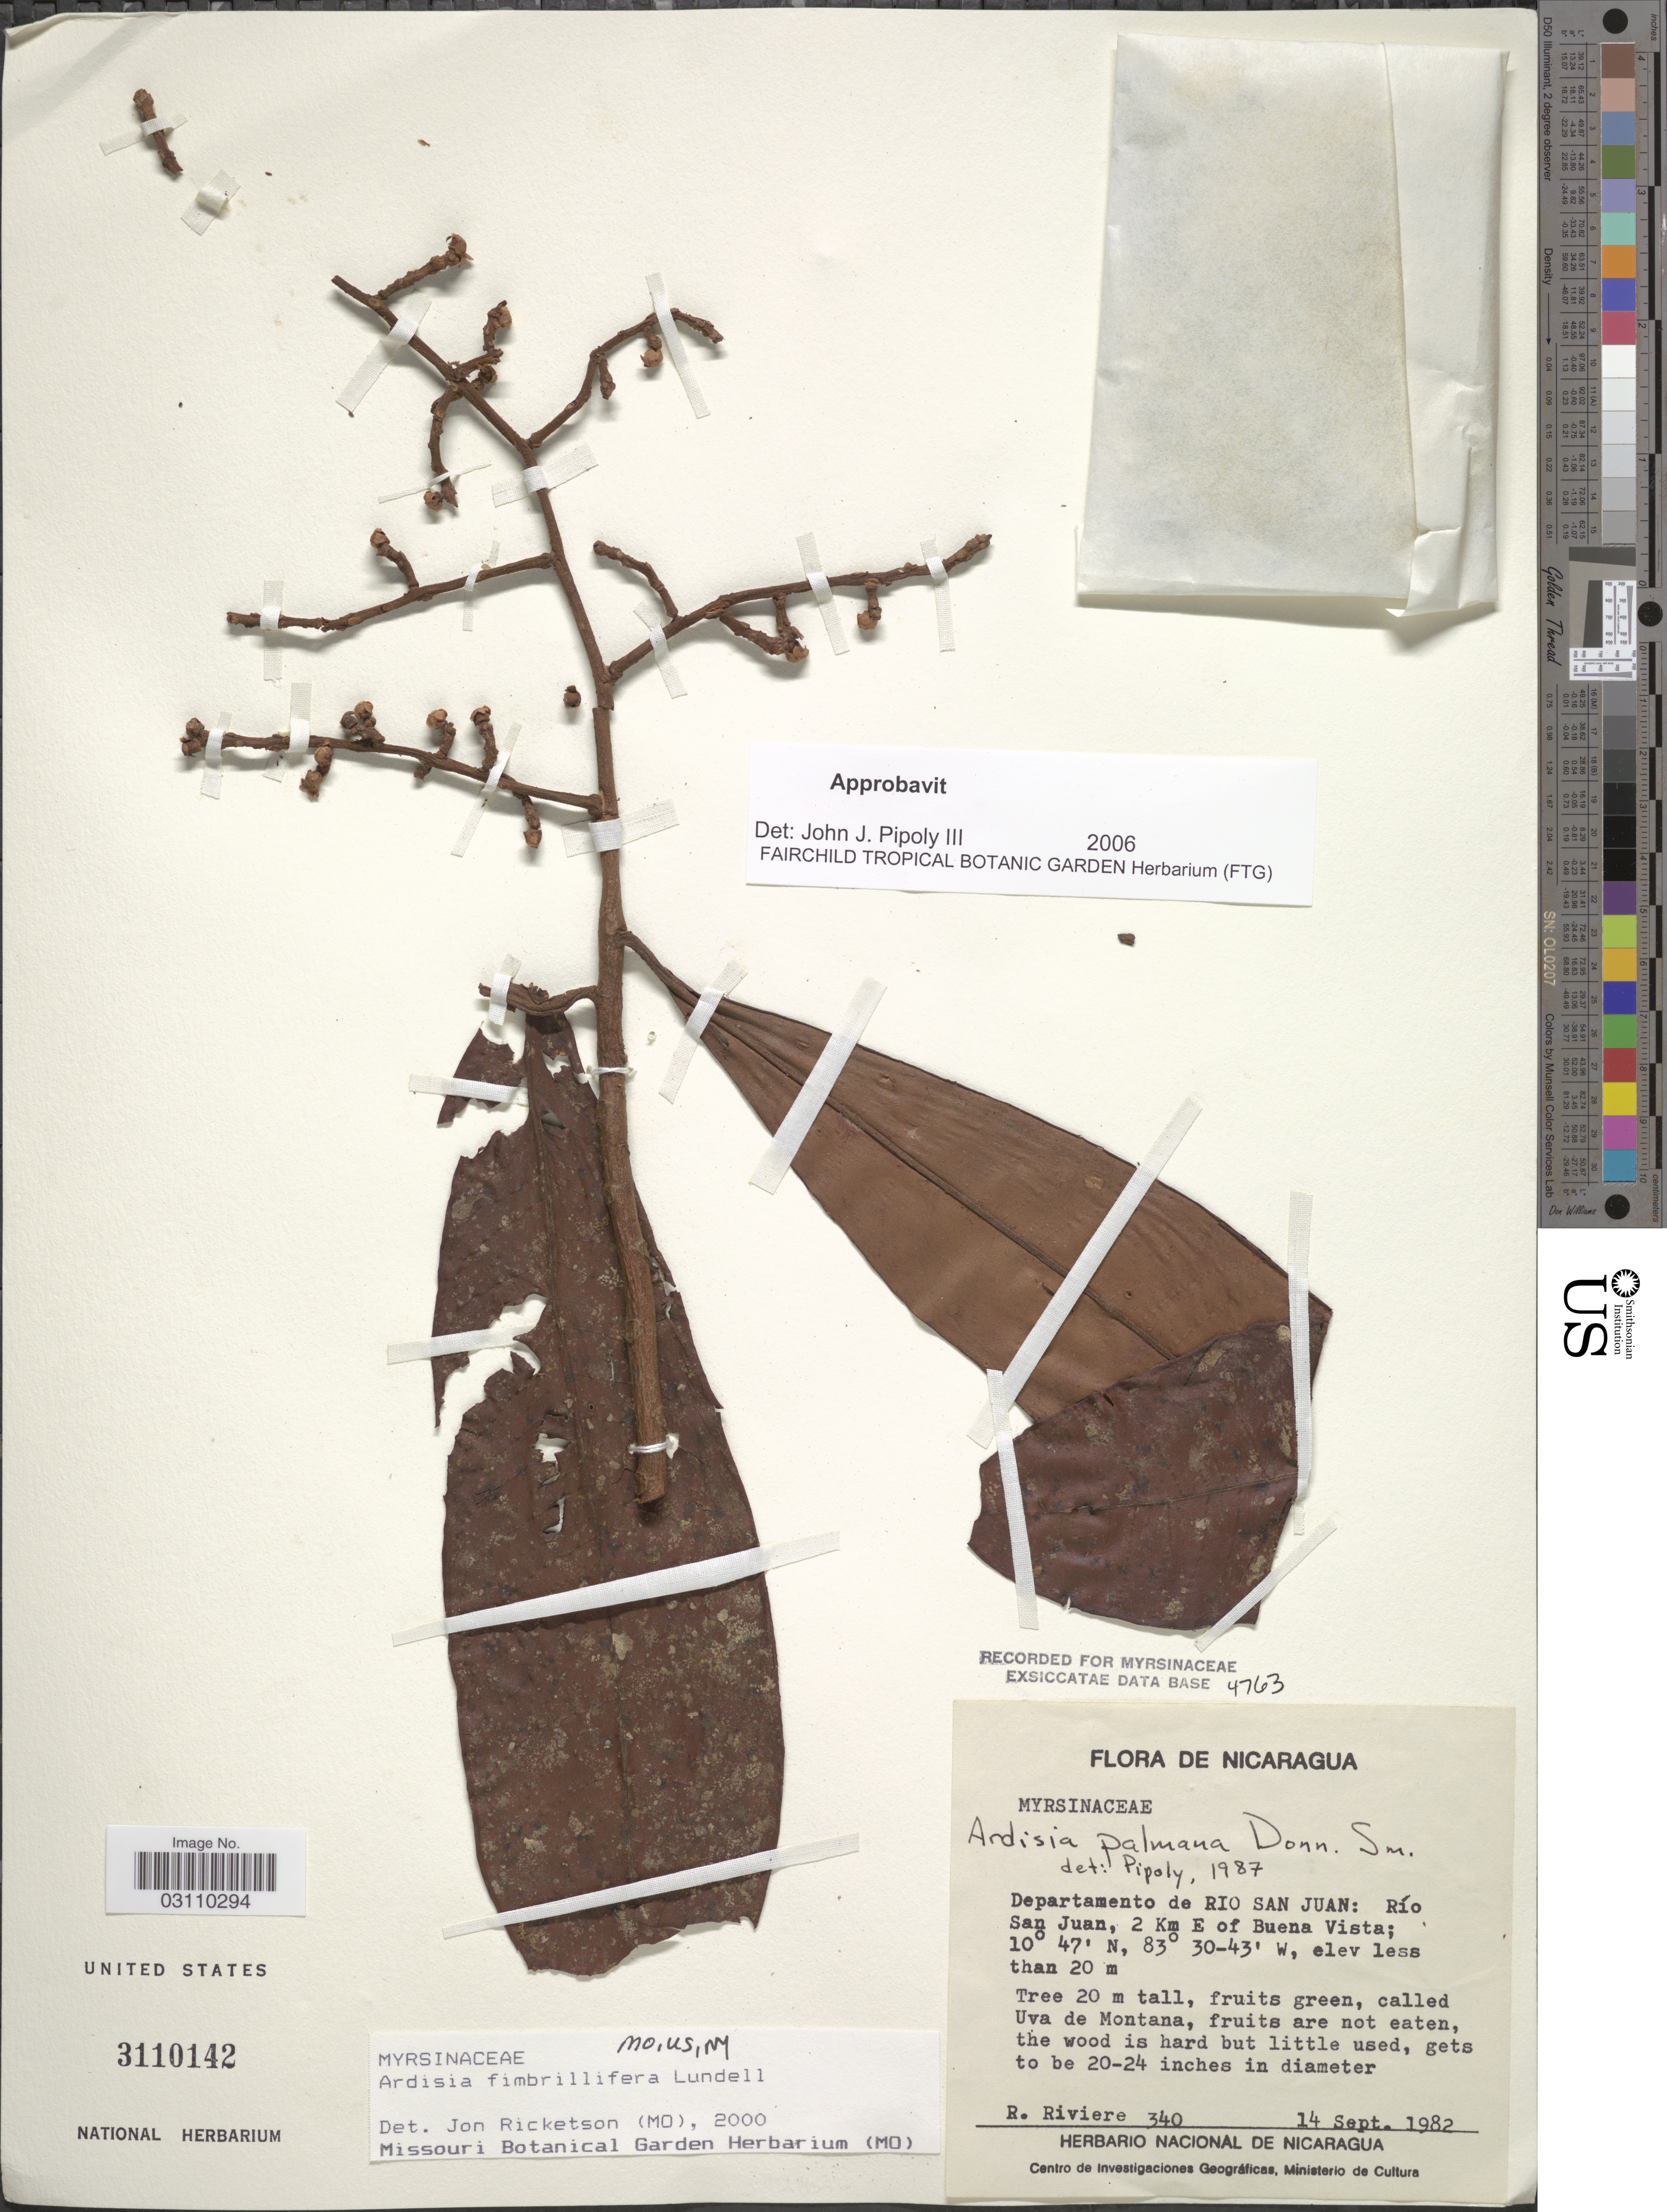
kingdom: Plantae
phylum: Tracheophyta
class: Magnoliopsida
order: Ericales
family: Primulaceae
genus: Ardisia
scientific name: Ardisia fimbrillifera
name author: Lundell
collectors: R. Riviere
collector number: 340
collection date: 1982-09-14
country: Nicaragua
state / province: Rio San Juan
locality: Departamento de Rio San Juan: Río San Juan, 2 Km E of Buena Vista.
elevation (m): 20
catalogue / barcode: US 3110142